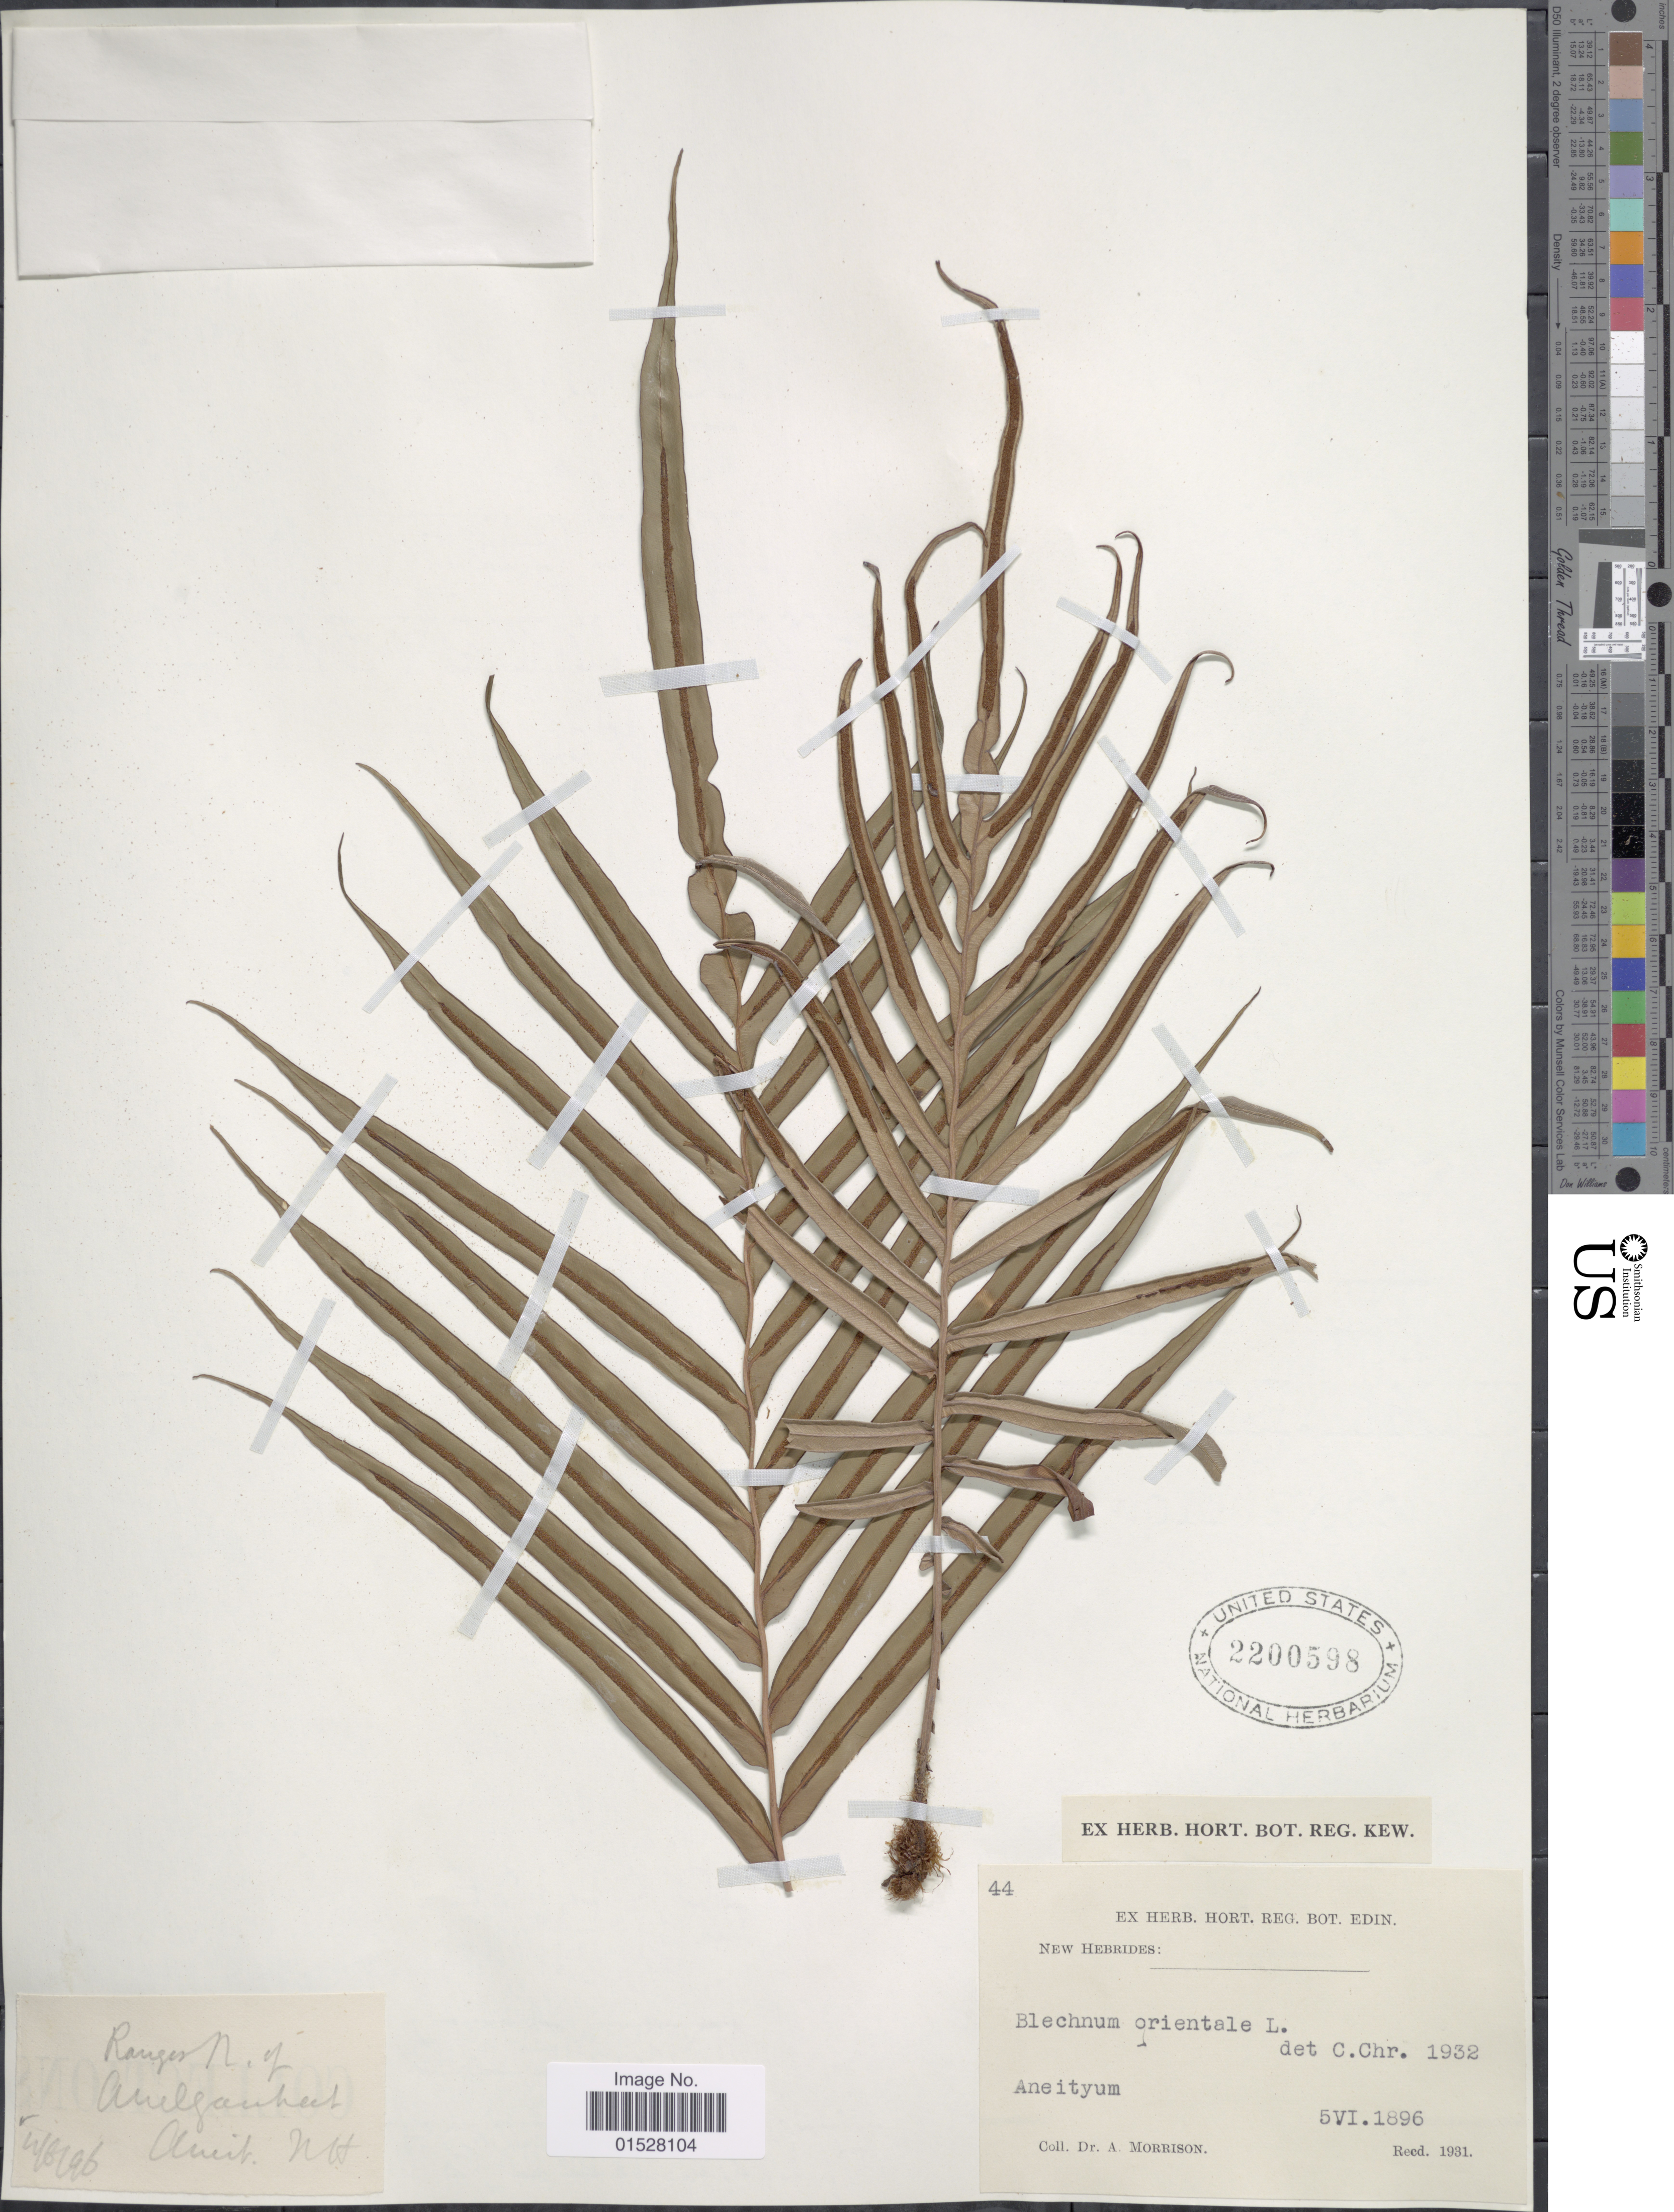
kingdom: Plantae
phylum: Tracheophyta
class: Polypodiopsida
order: Polypodiales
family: Blechnaceae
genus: Blechnum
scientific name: Blechnum orientale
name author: L.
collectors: A. Morrison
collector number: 44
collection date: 1896-06-05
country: Vanuatu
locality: New Hebrides: Aneityum, Ranges N. of Anelgauhal.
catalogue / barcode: US 2200598